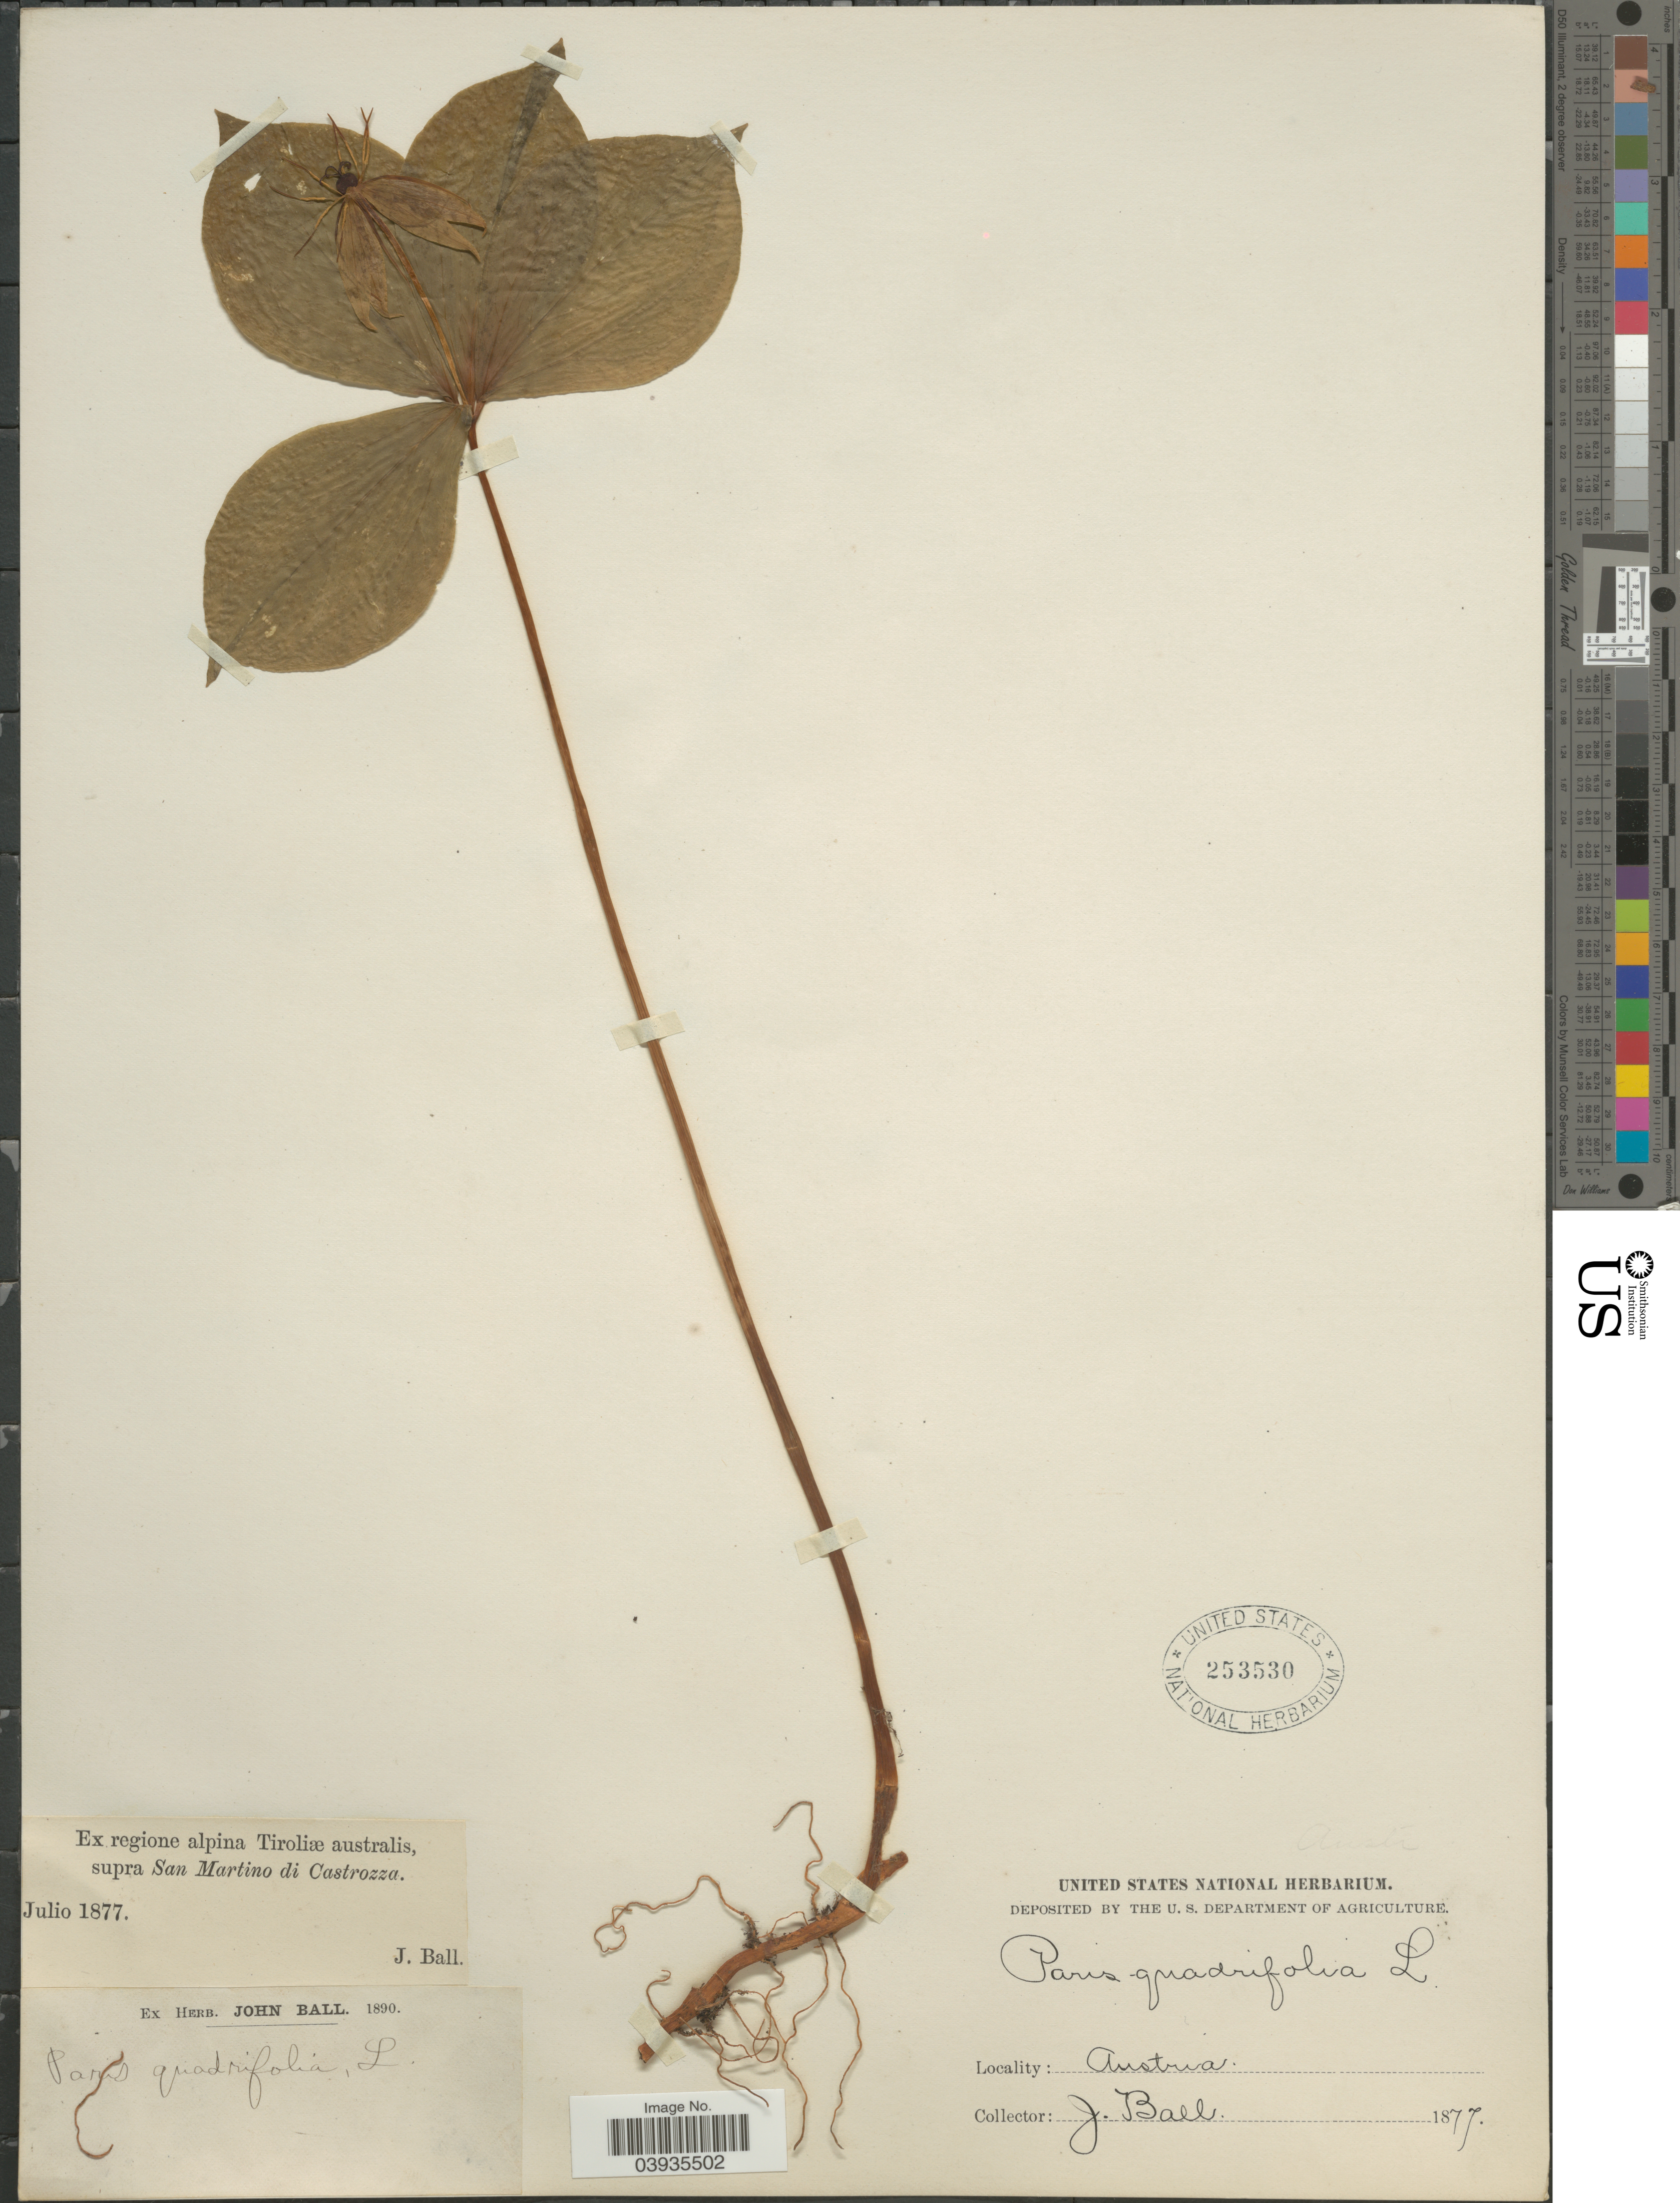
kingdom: Plantae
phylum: Tracheophyta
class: Liliopsida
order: Liliales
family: Melanthiaceae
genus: Paris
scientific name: Paris quadrifolia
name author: L.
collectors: J. Ball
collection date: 1877-07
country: Austria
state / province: Tirol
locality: Ex regione alpina Tiroliæ australis, supra San Martino di Castrozza.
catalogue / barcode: US 253530